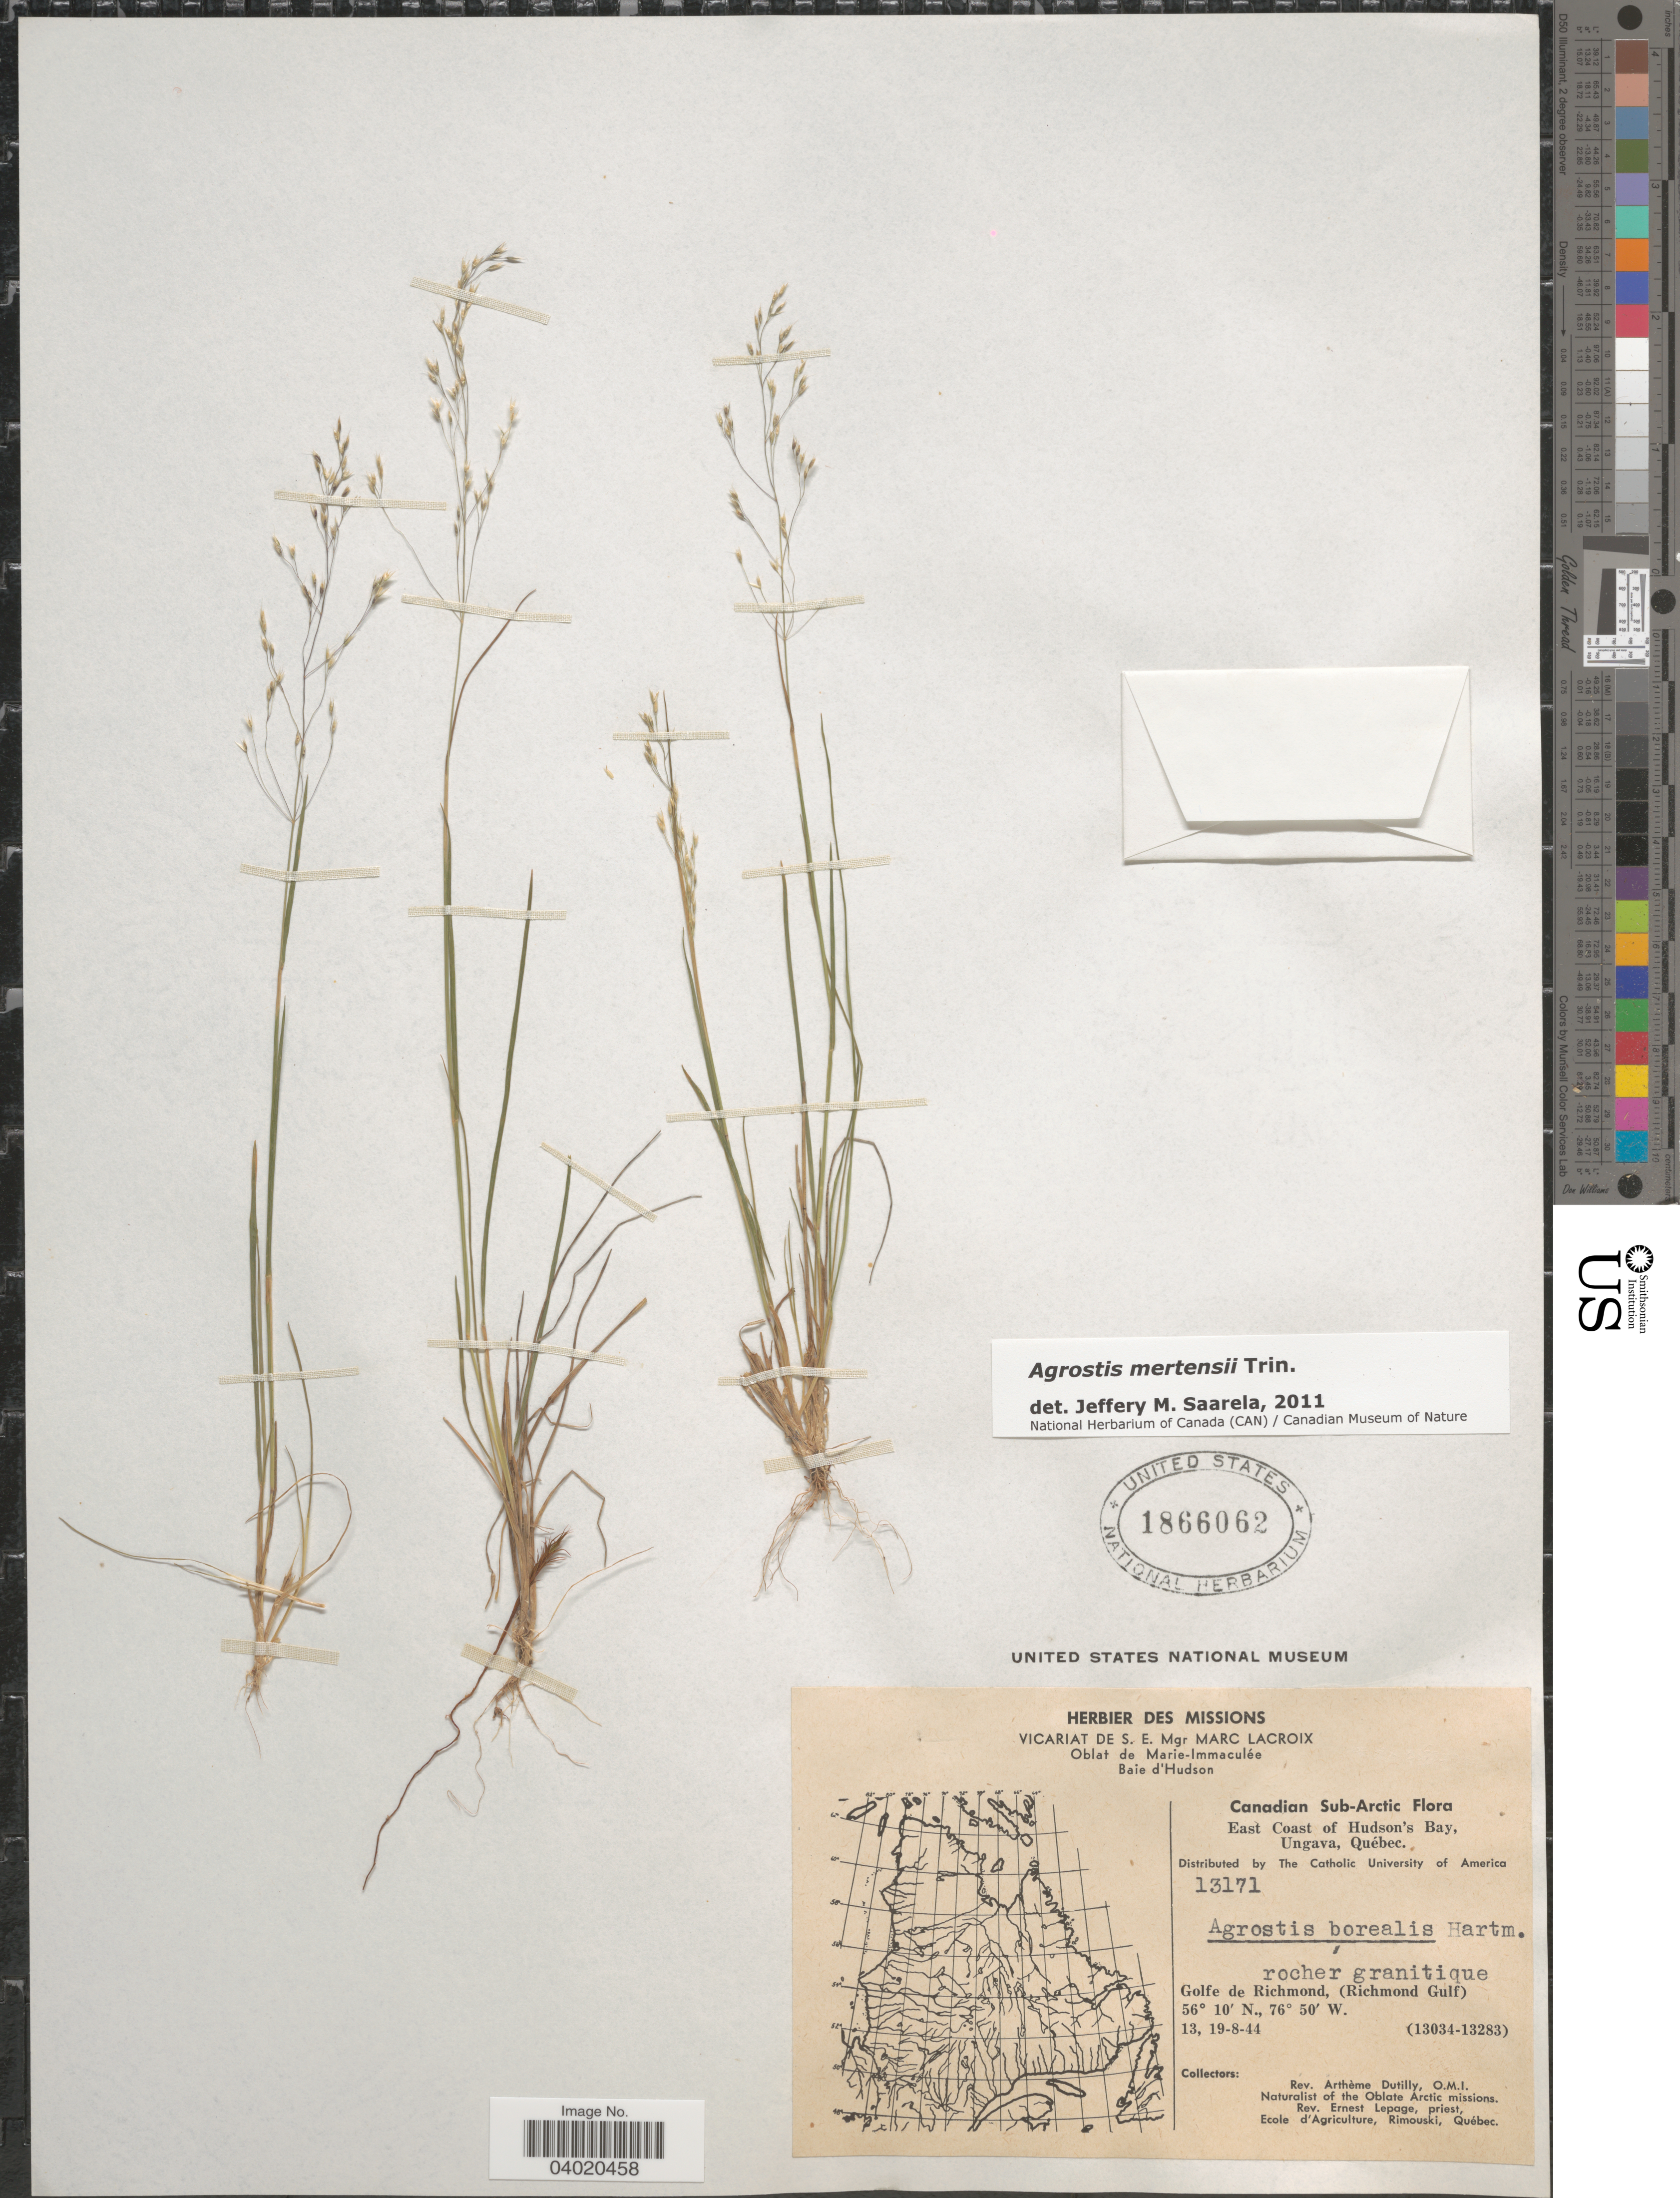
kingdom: Plantae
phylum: Tracheophyta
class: Liliopsida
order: Poales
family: Poaceae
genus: Agrostis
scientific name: Agrostis mertensii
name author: Trin.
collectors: A. Dutilly & E. Lepage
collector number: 13171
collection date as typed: Transcribed d/m/y: 13/8/44 to 19/8/44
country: Canada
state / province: Quebec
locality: Canadian Sub-Arctic. East Coast of Hudson's Bay, Ungava. Golfe de Richmond, (Richmond Gulf).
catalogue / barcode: US 1866062